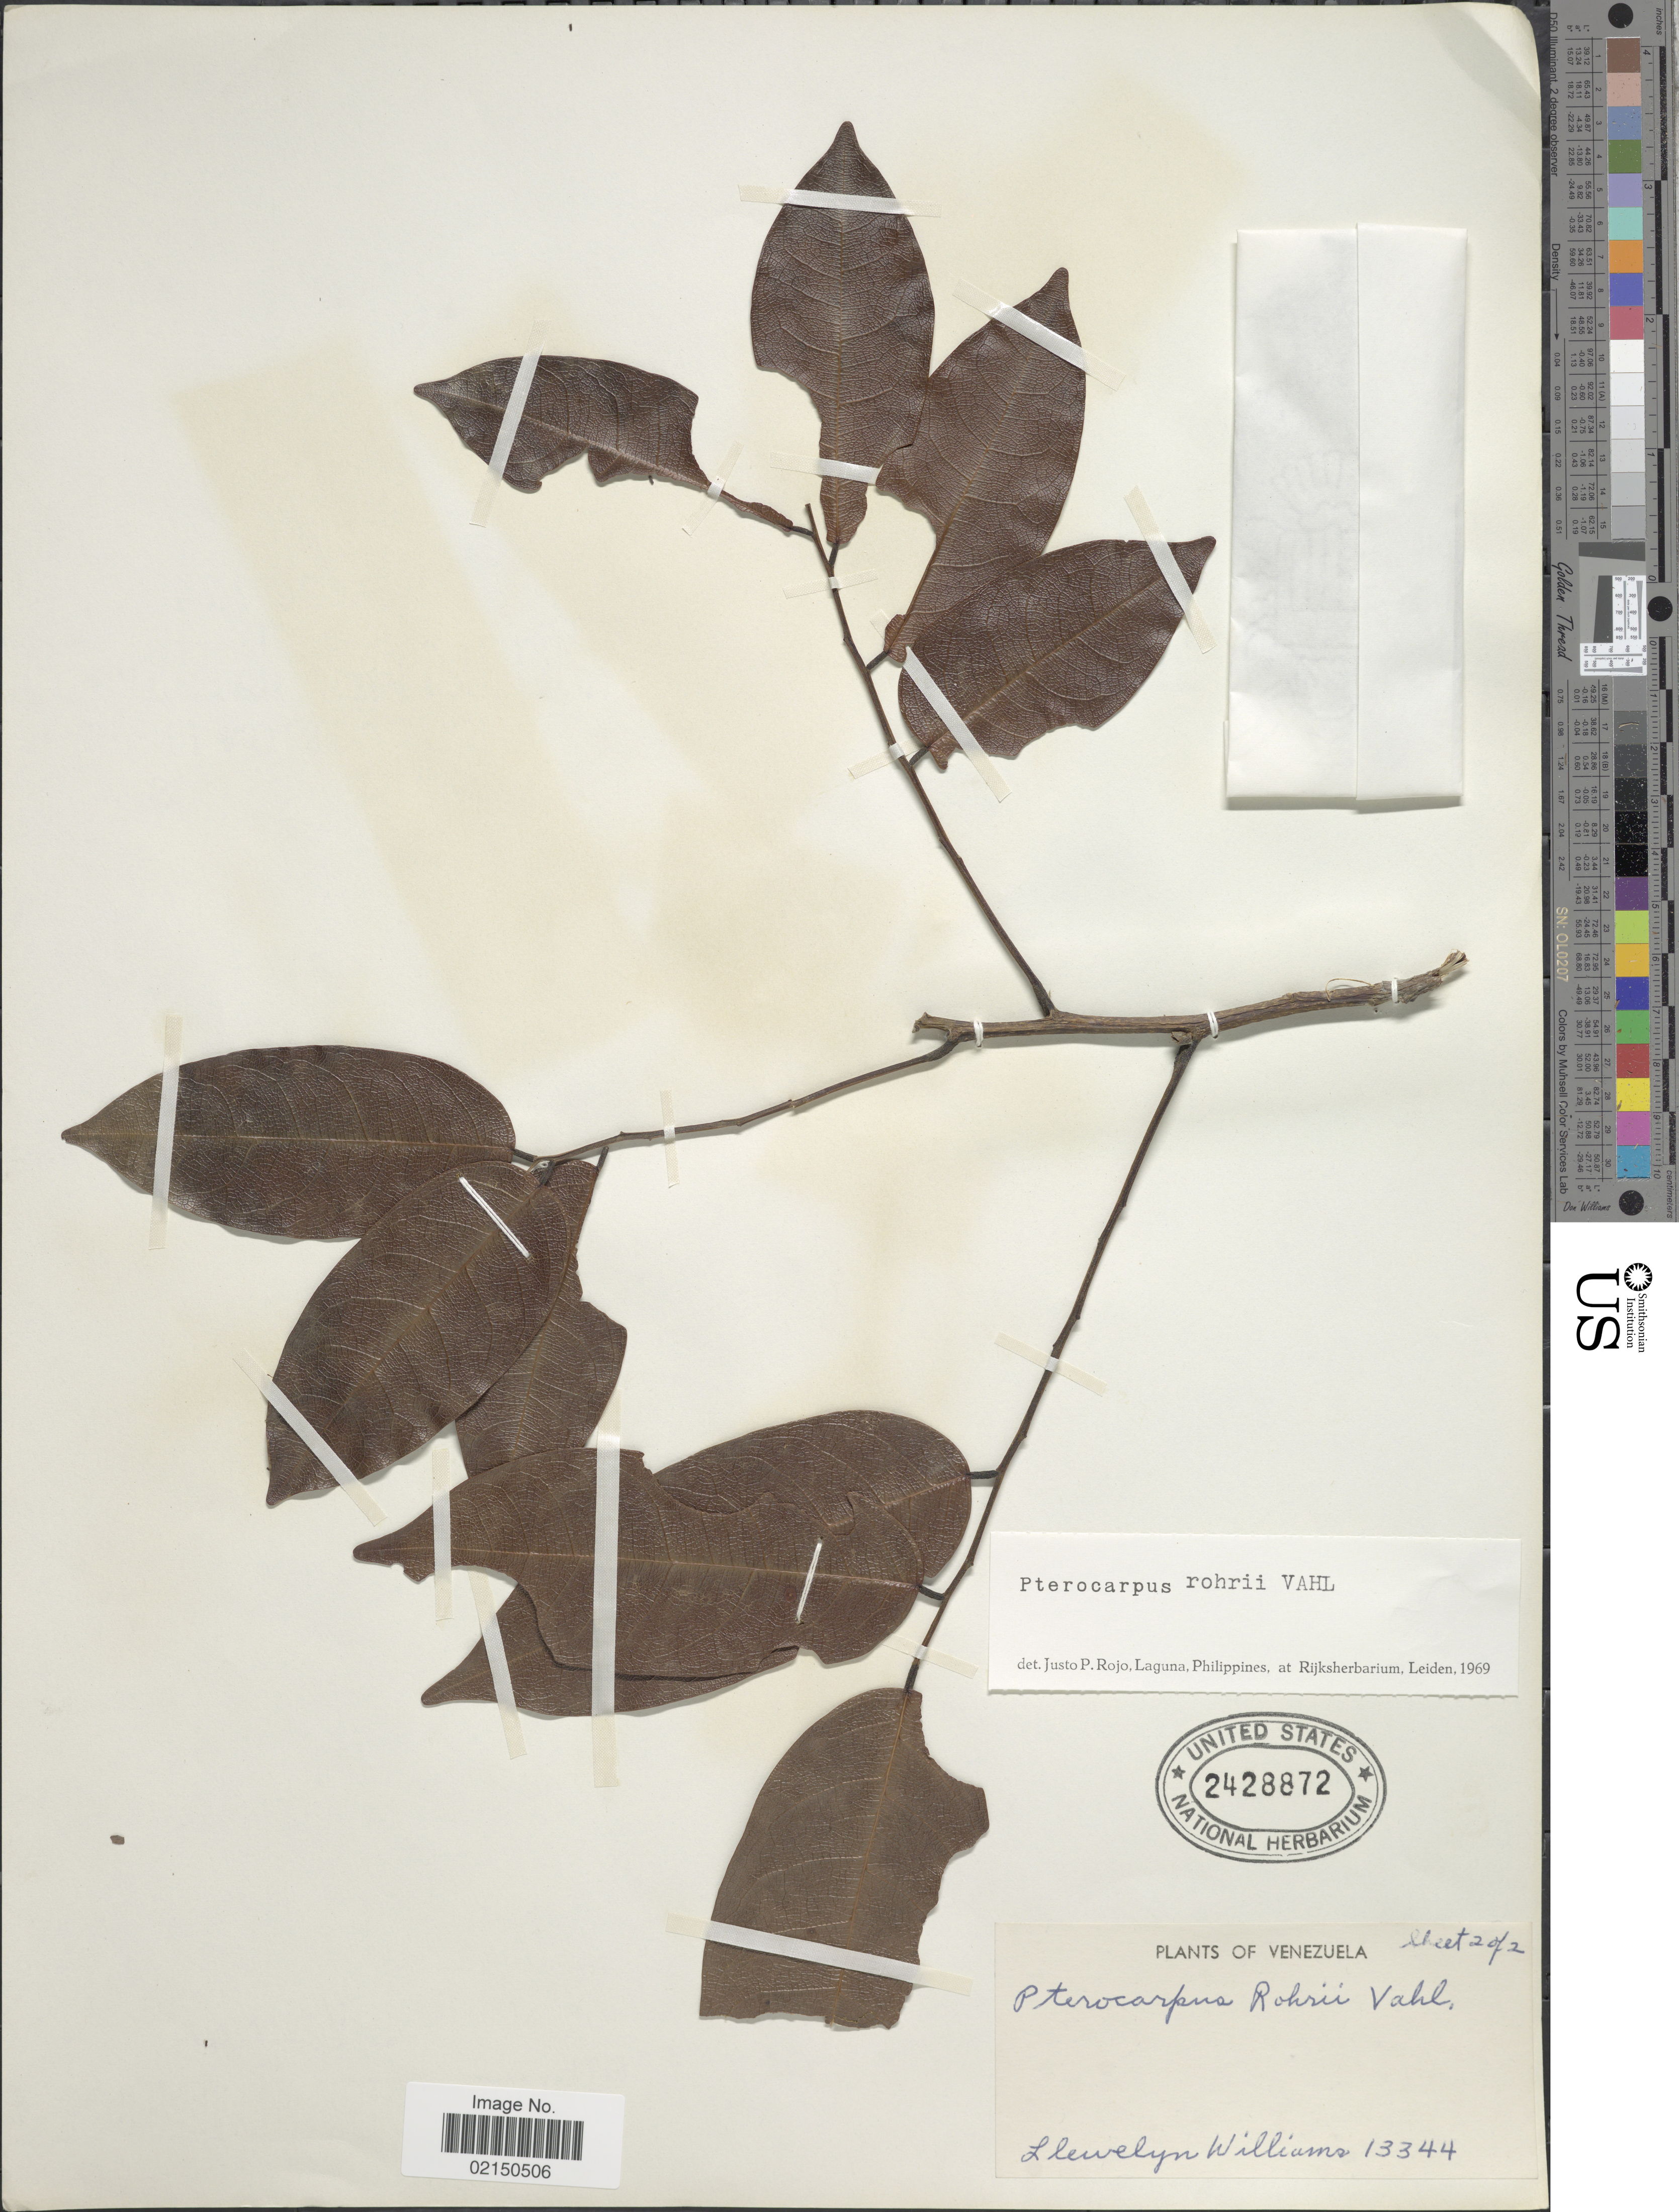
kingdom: Plantae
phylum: Tracheophyta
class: Magnoliopsida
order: Fabales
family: Fabaceae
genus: Pterocarpus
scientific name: Pterocarpus rohrii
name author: Vahl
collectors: Ll. Williams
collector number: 13344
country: Venezuela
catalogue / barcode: US 2428872